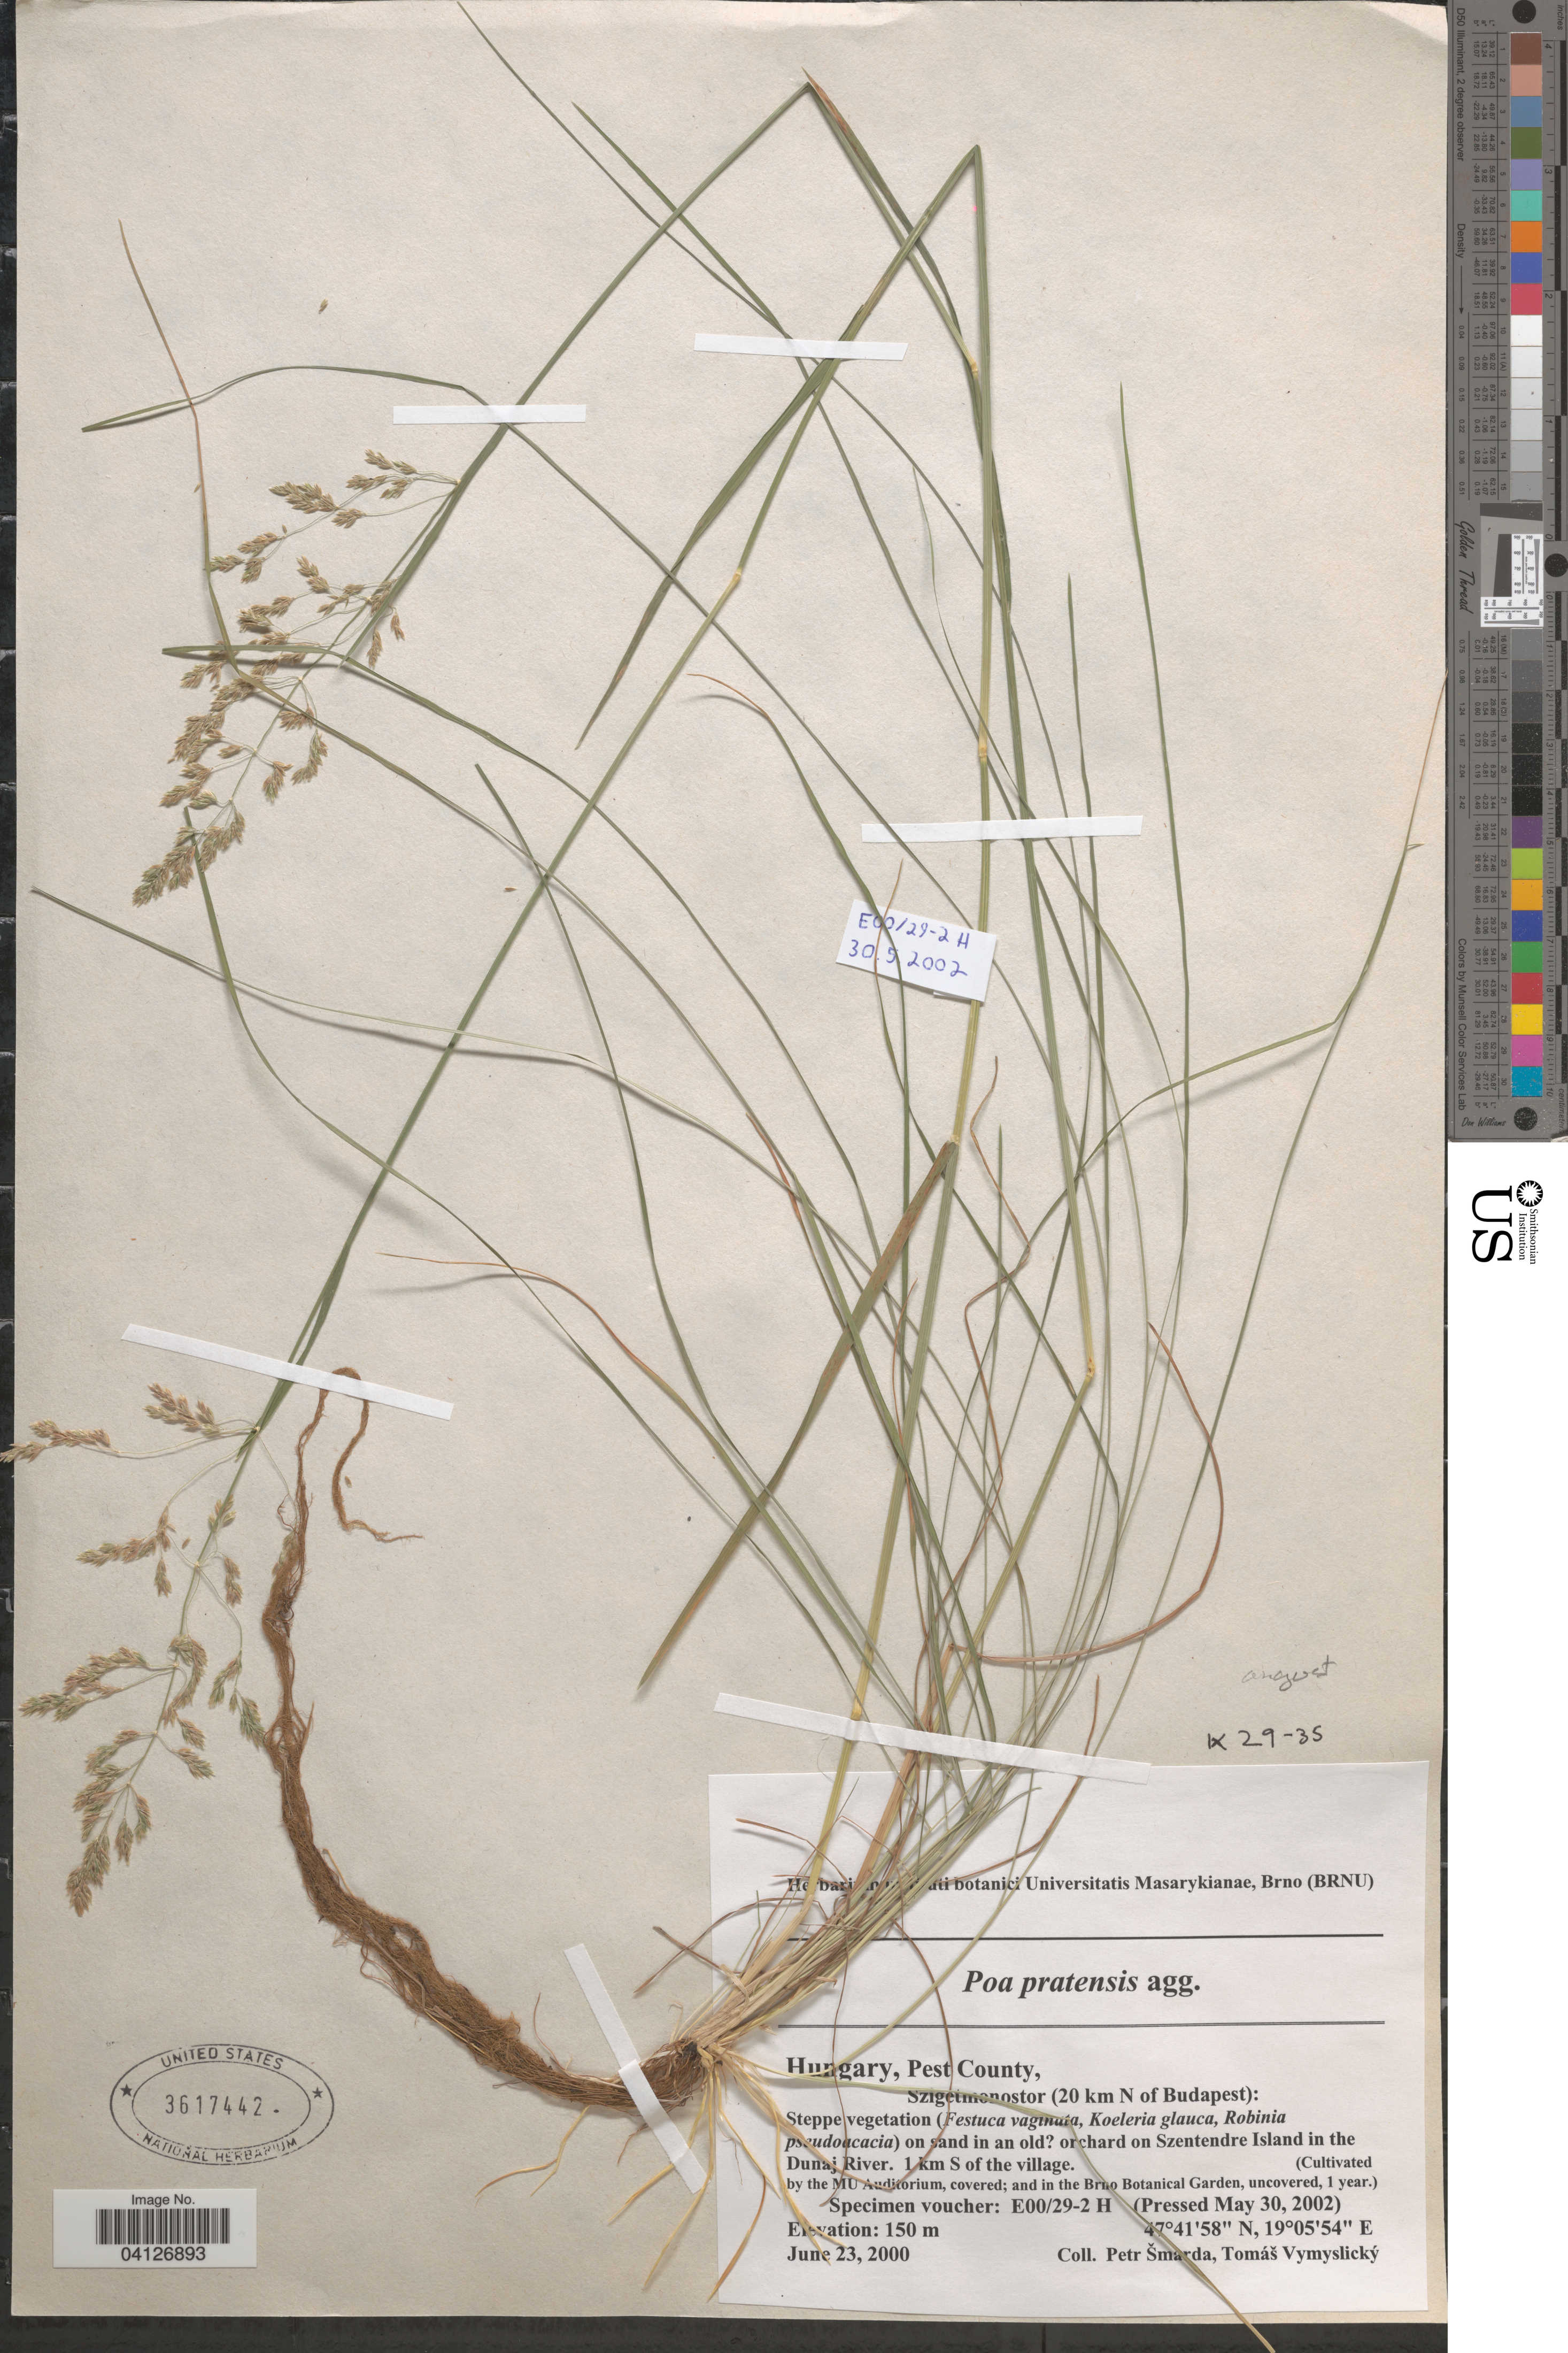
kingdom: Plantae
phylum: Tracheophyta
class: Liliopsida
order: Poales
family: Poaceae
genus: Poa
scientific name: Poa pratensis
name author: L.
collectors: Ex herb. instituti botanici Universitatis Masarykianae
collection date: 2002-05-30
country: Czechia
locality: By the MU Auditorium, covered; and in the Brno Botanical Garden, uncovered, 1 year.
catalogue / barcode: US 3617442